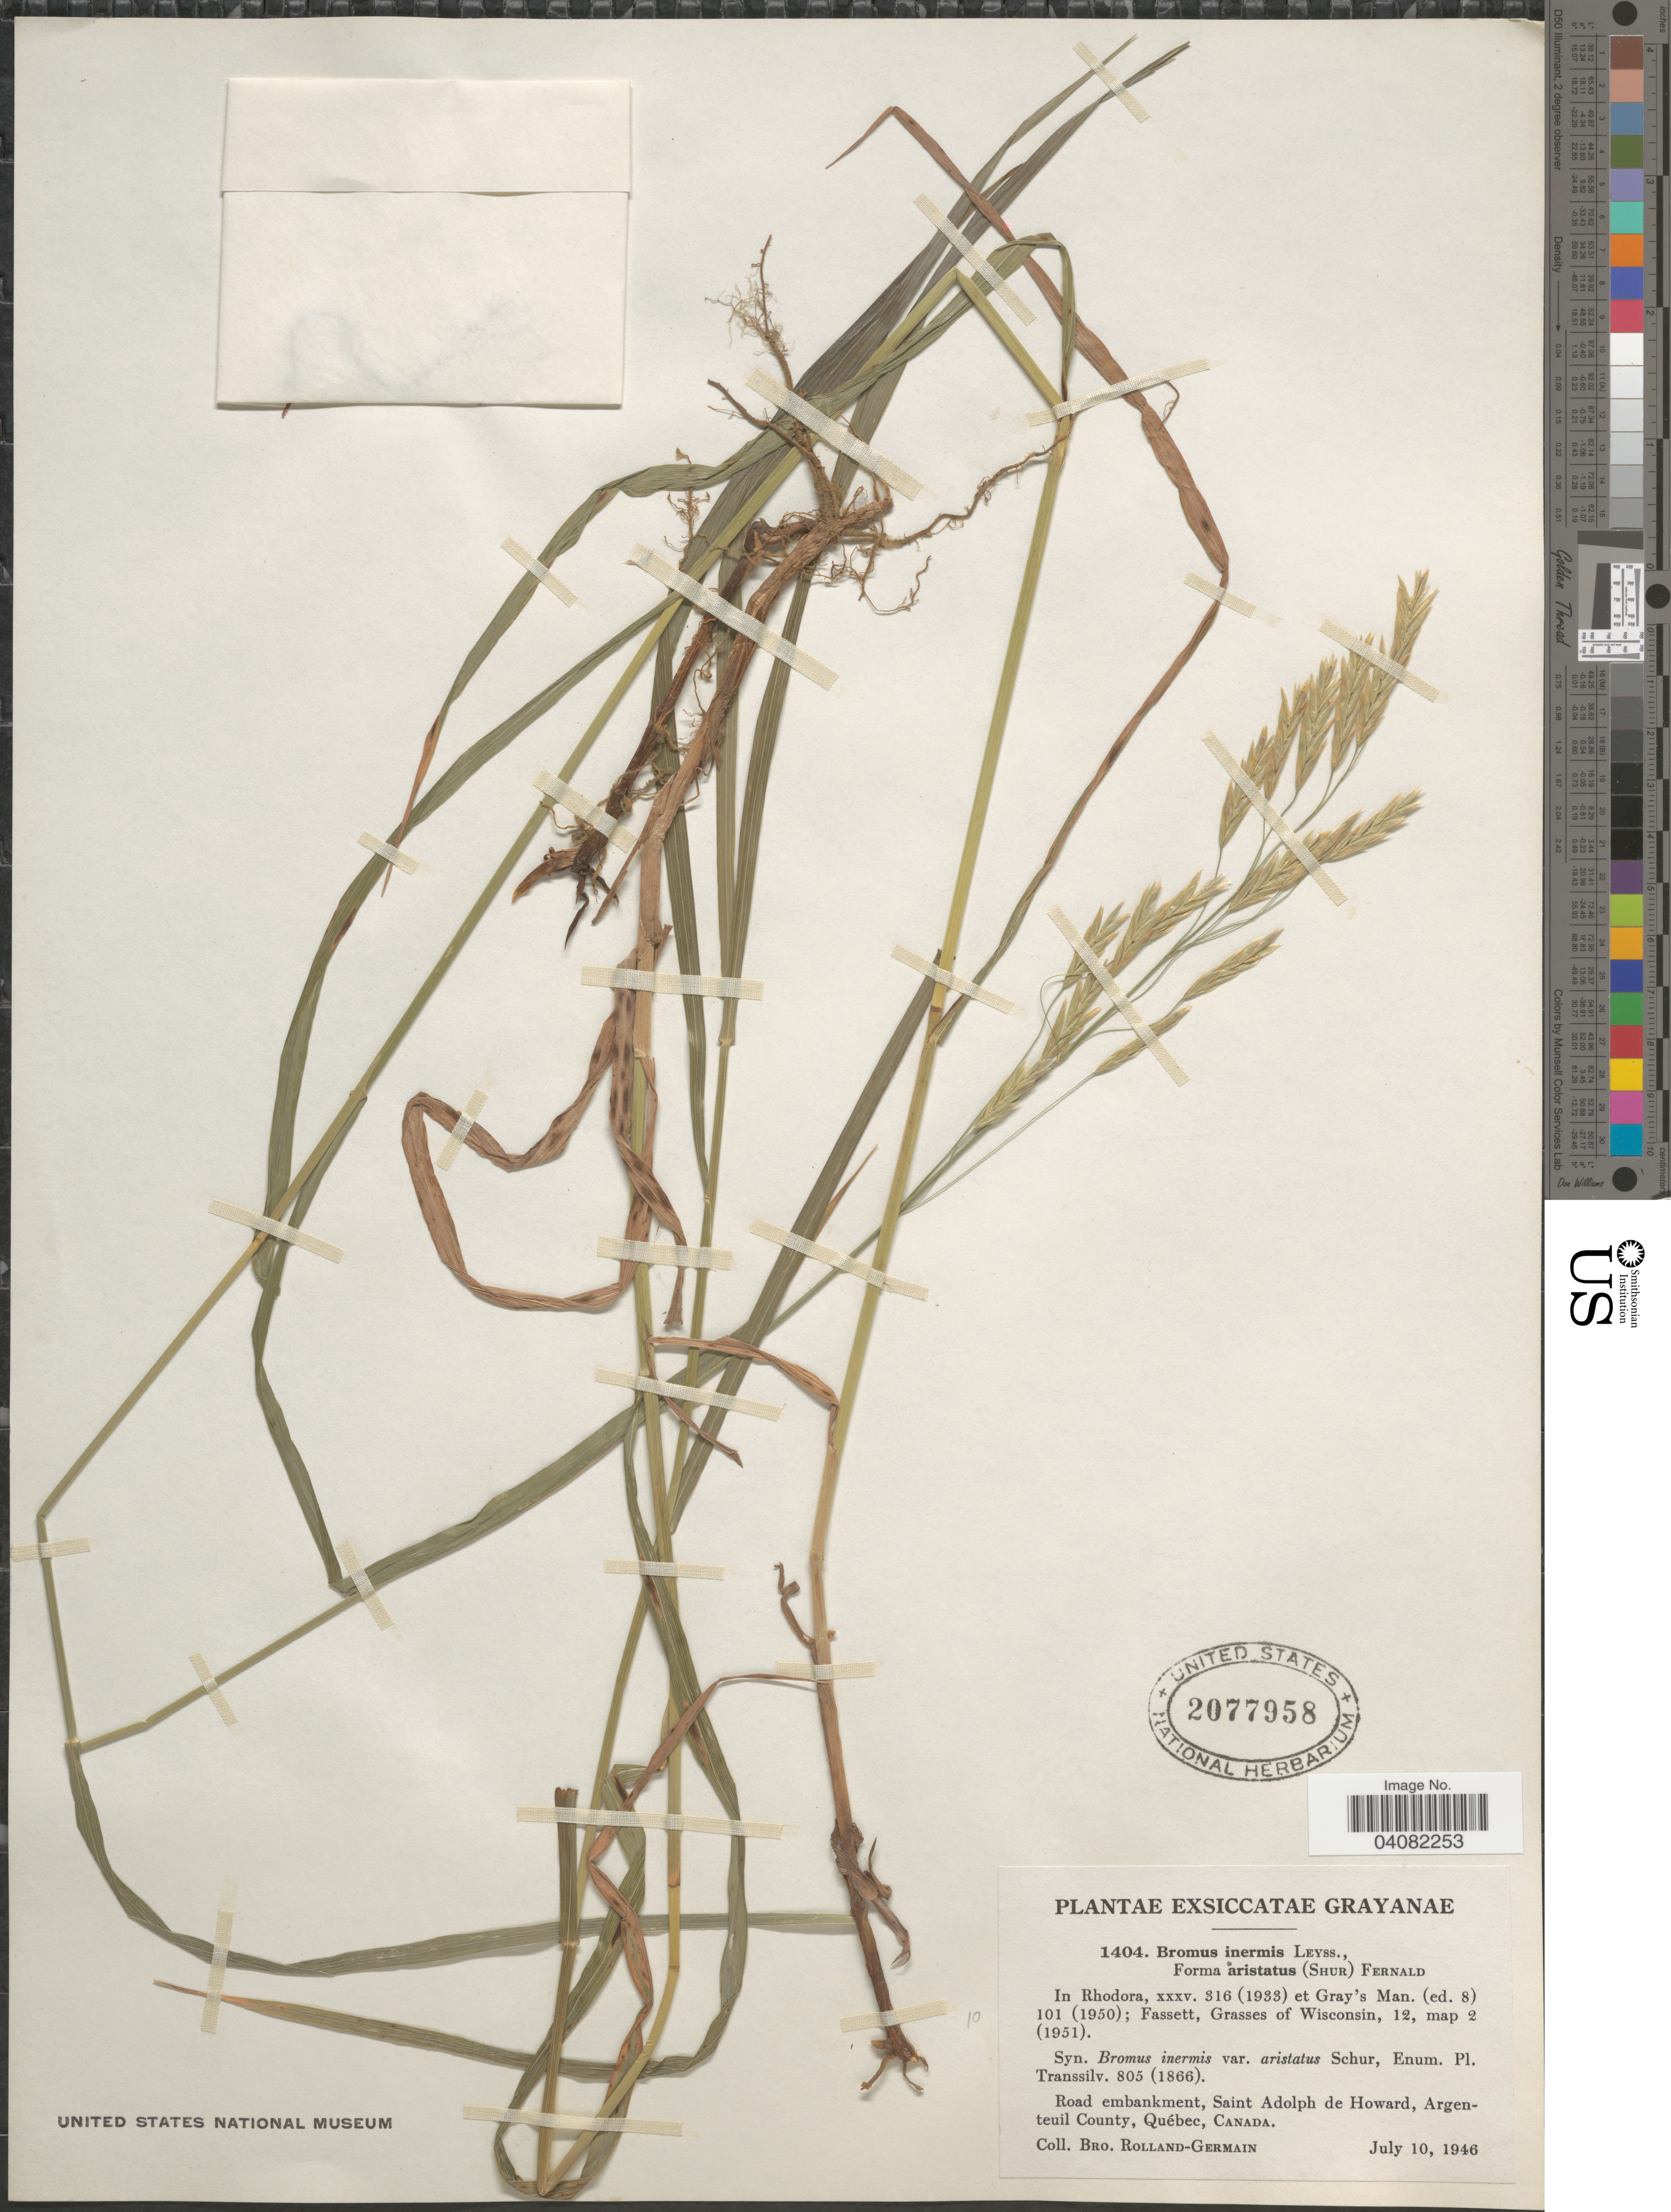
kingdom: Plantae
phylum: Tracheophyta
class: Liliopsida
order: Poales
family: Poaceae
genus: Bromus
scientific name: Bromus inermis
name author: Leyss.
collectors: Rolland-Germain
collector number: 1404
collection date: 1946-07-10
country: Canada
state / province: Quebec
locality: Road embankment, Saint Adolph de Howard, Argenteuil County.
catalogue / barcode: US 2077958